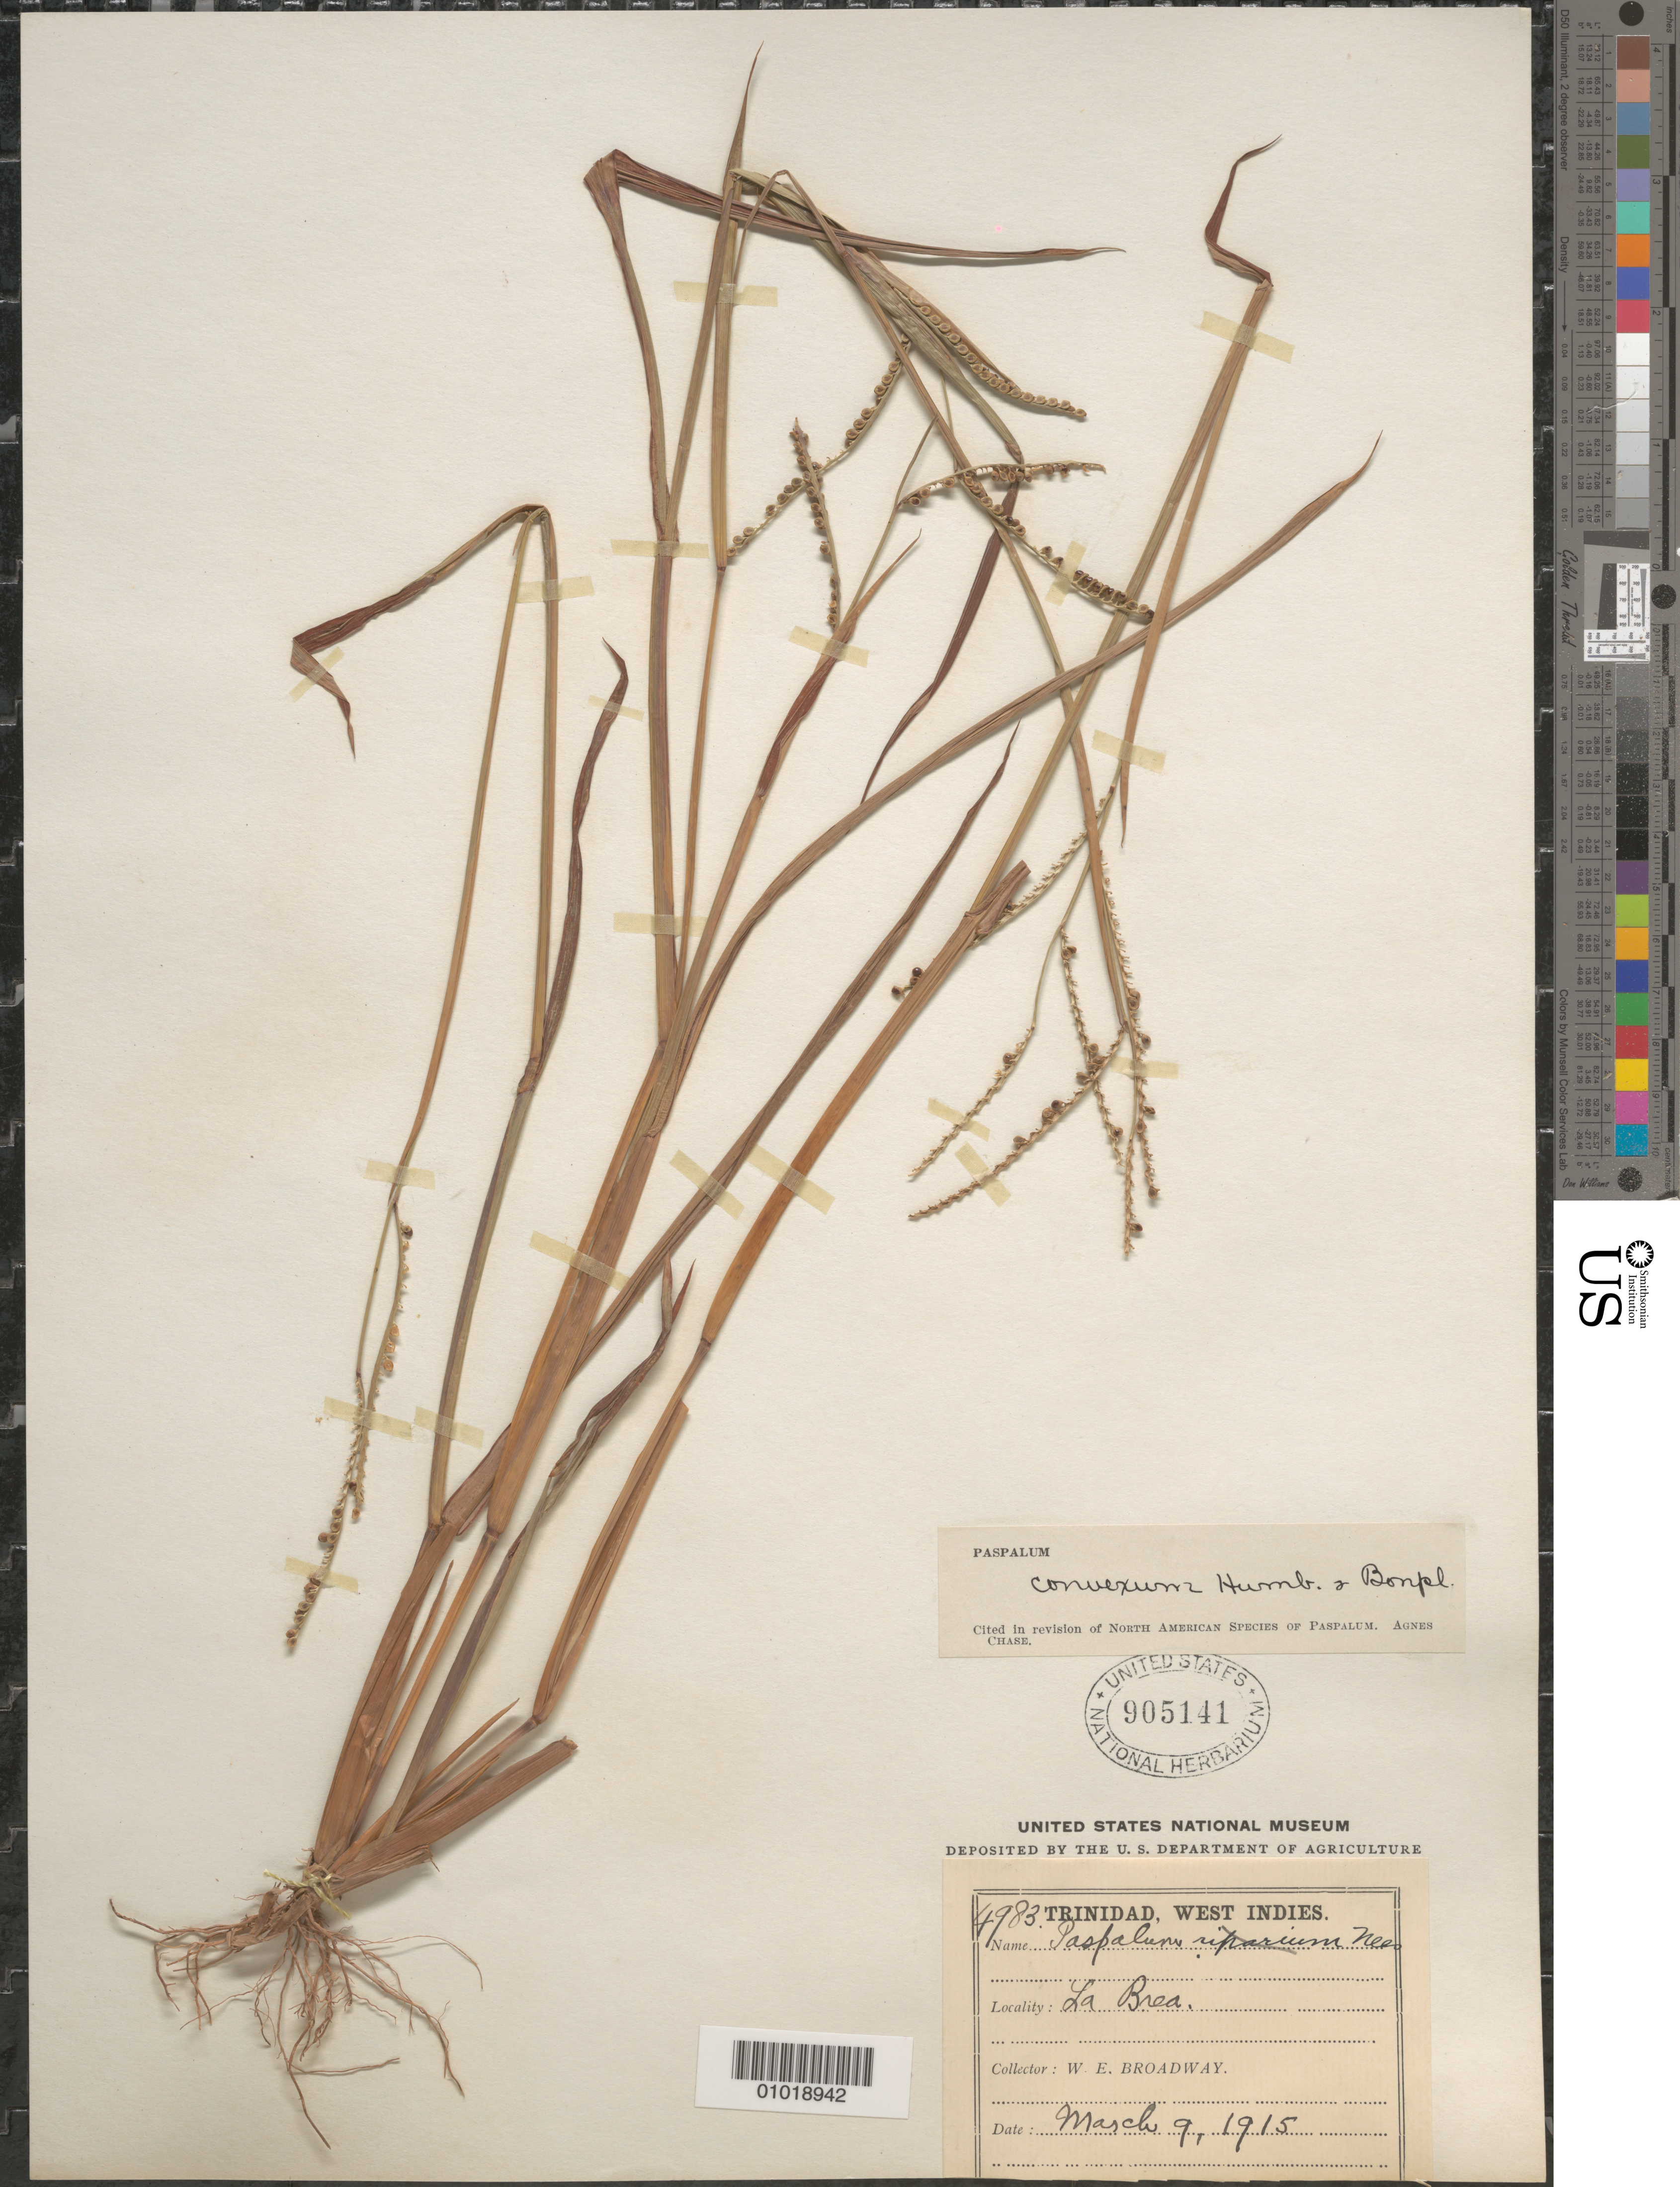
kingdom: Plantae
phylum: Tracheophyta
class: Liliopsida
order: Poales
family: Poaceae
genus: Paspalum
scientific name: Paspalum convexum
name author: Humb. & Bonpl. ex Flüggé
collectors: W. E. Broadway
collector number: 4983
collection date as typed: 09 Mar 1915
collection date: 1915-03-09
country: Trinidad and Tobago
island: Trinidad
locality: La Brea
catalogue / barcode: US 905141